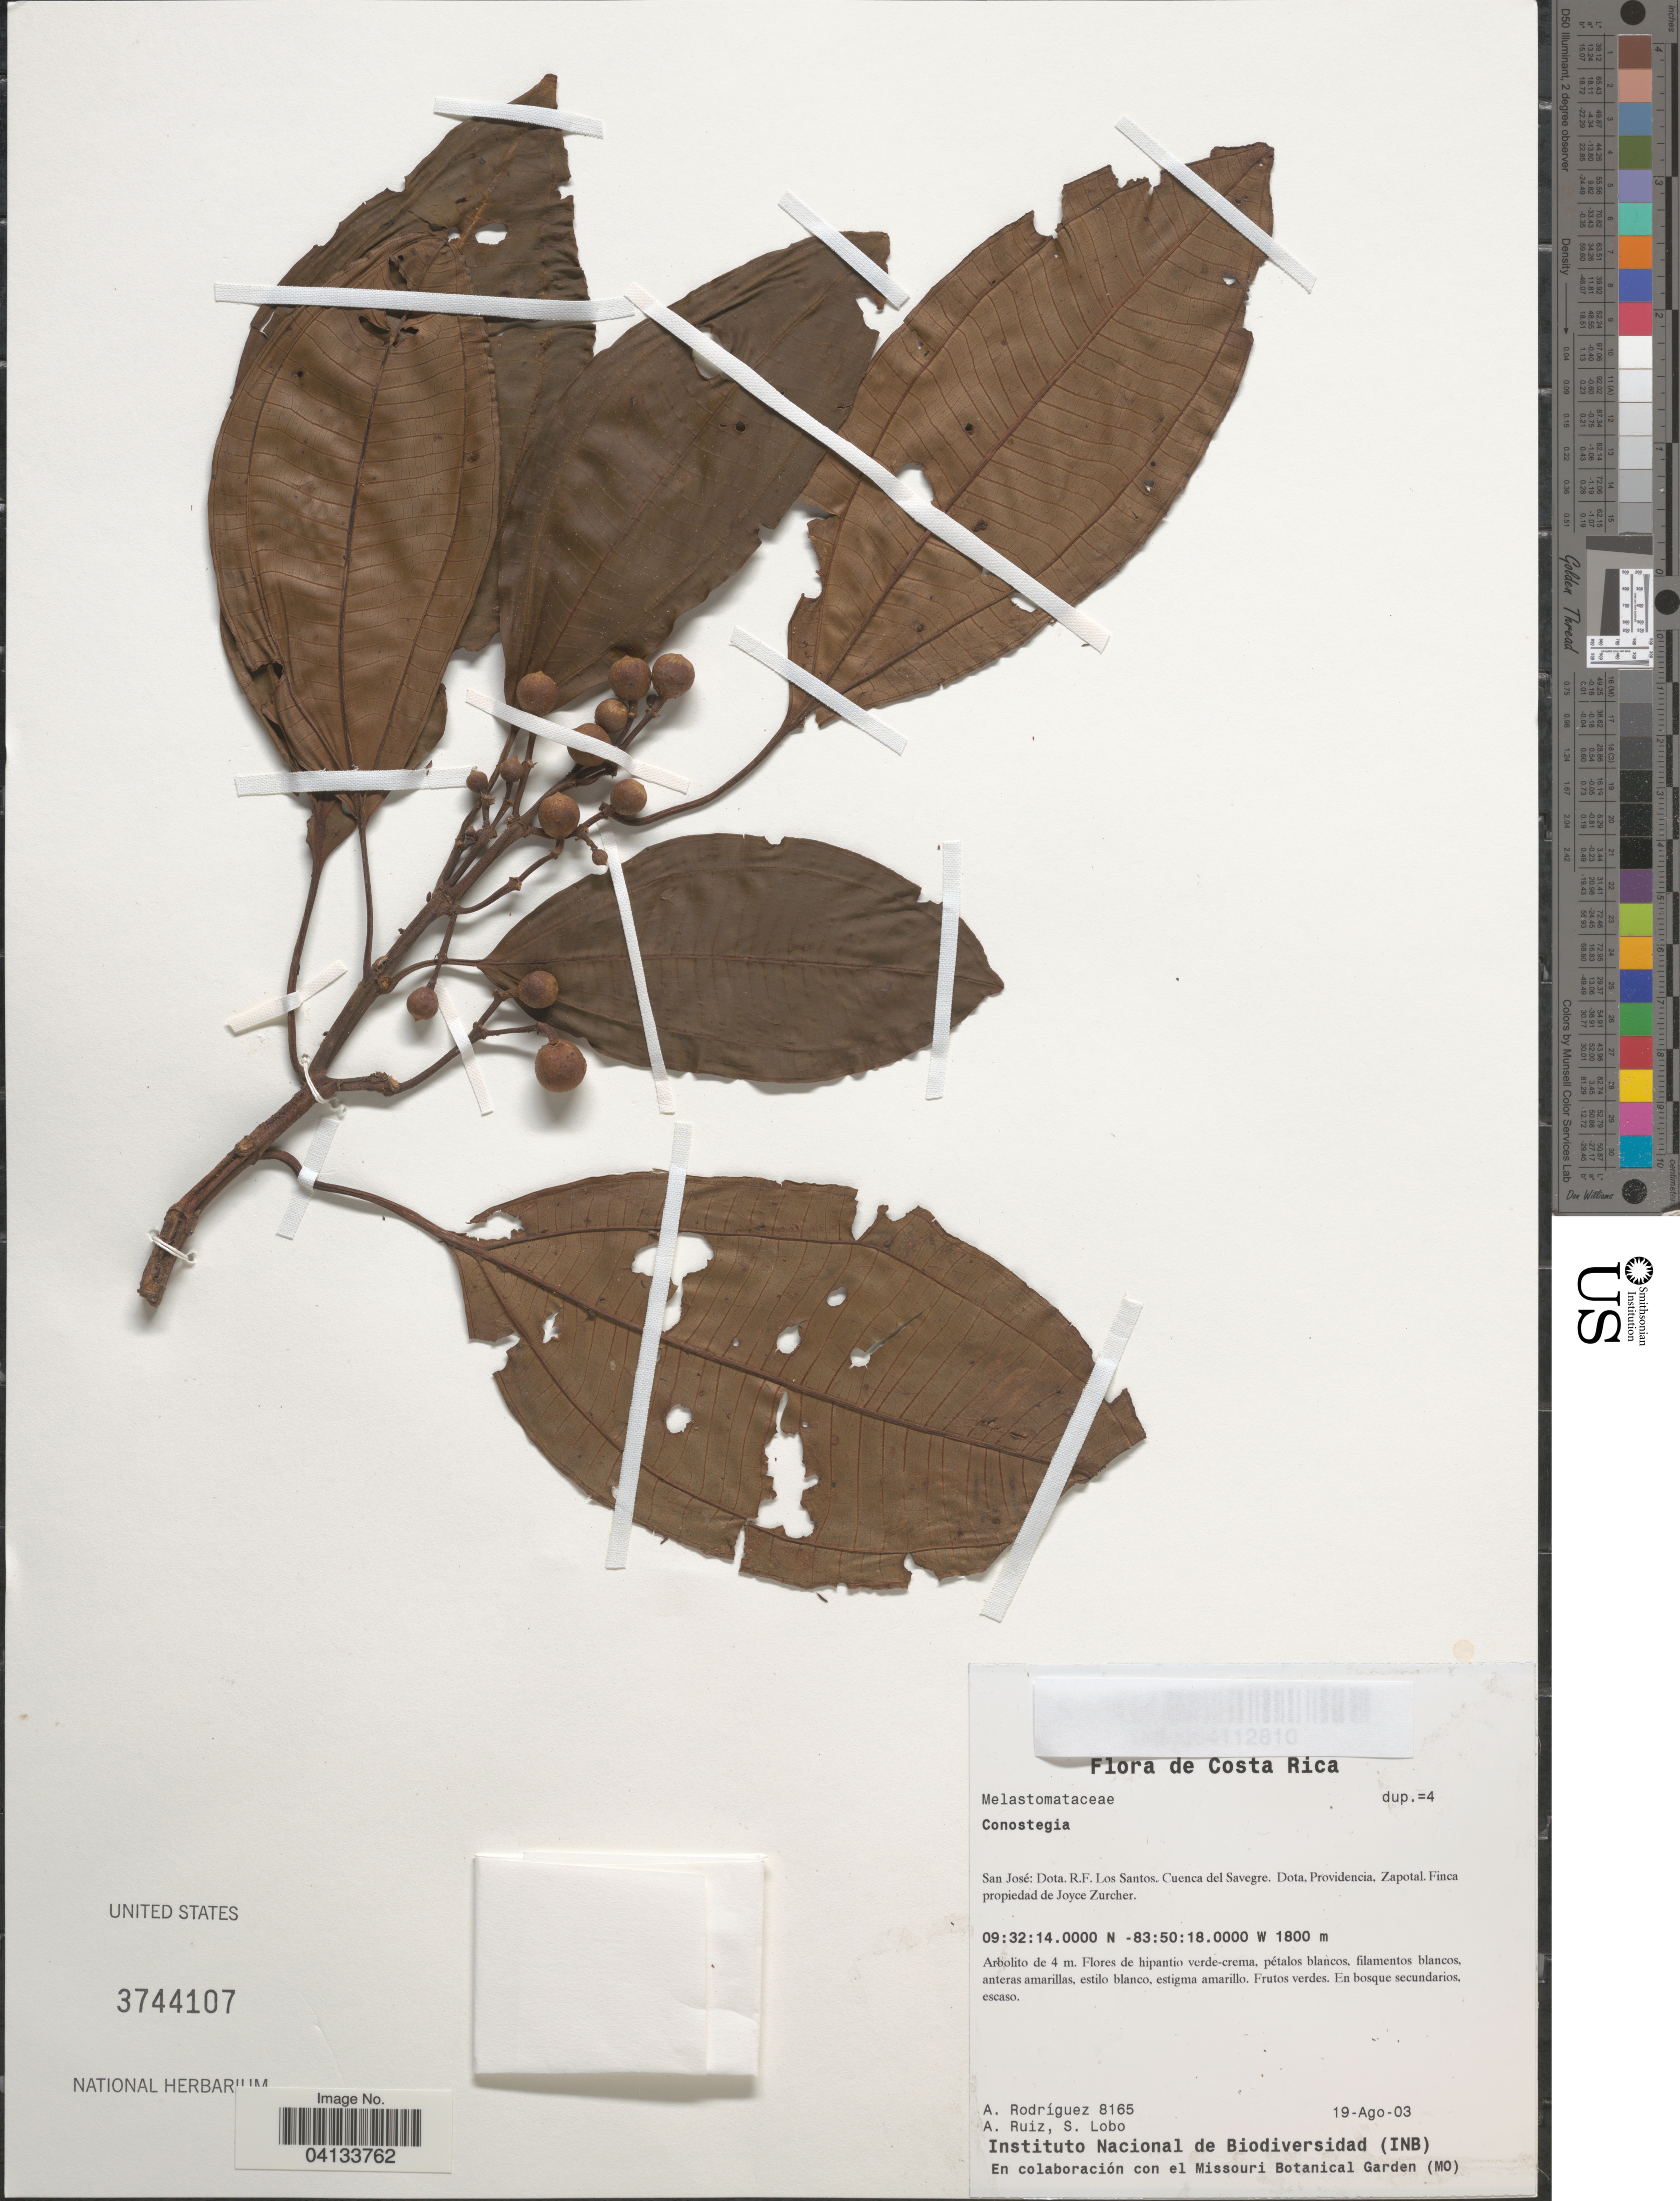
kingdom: Plantae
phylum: Tracheophyta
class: Magnoliopsida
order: Myrtales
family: Melastomataceae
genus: Conostegia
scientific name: Conostegia sp.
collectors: A. Rodríguez, A. Ruiz & S. Lobo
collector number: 8165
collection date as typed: Transcribed d/m/y: 19/8/3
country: Costa Rica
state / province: San José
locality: Dota. R.F. Los Santos. Cuenca del Savegre. Dota, Providencia, Zapotal. Finca propiedad de Joyce Zurcher.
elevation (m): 1800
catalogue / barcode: US 3744107